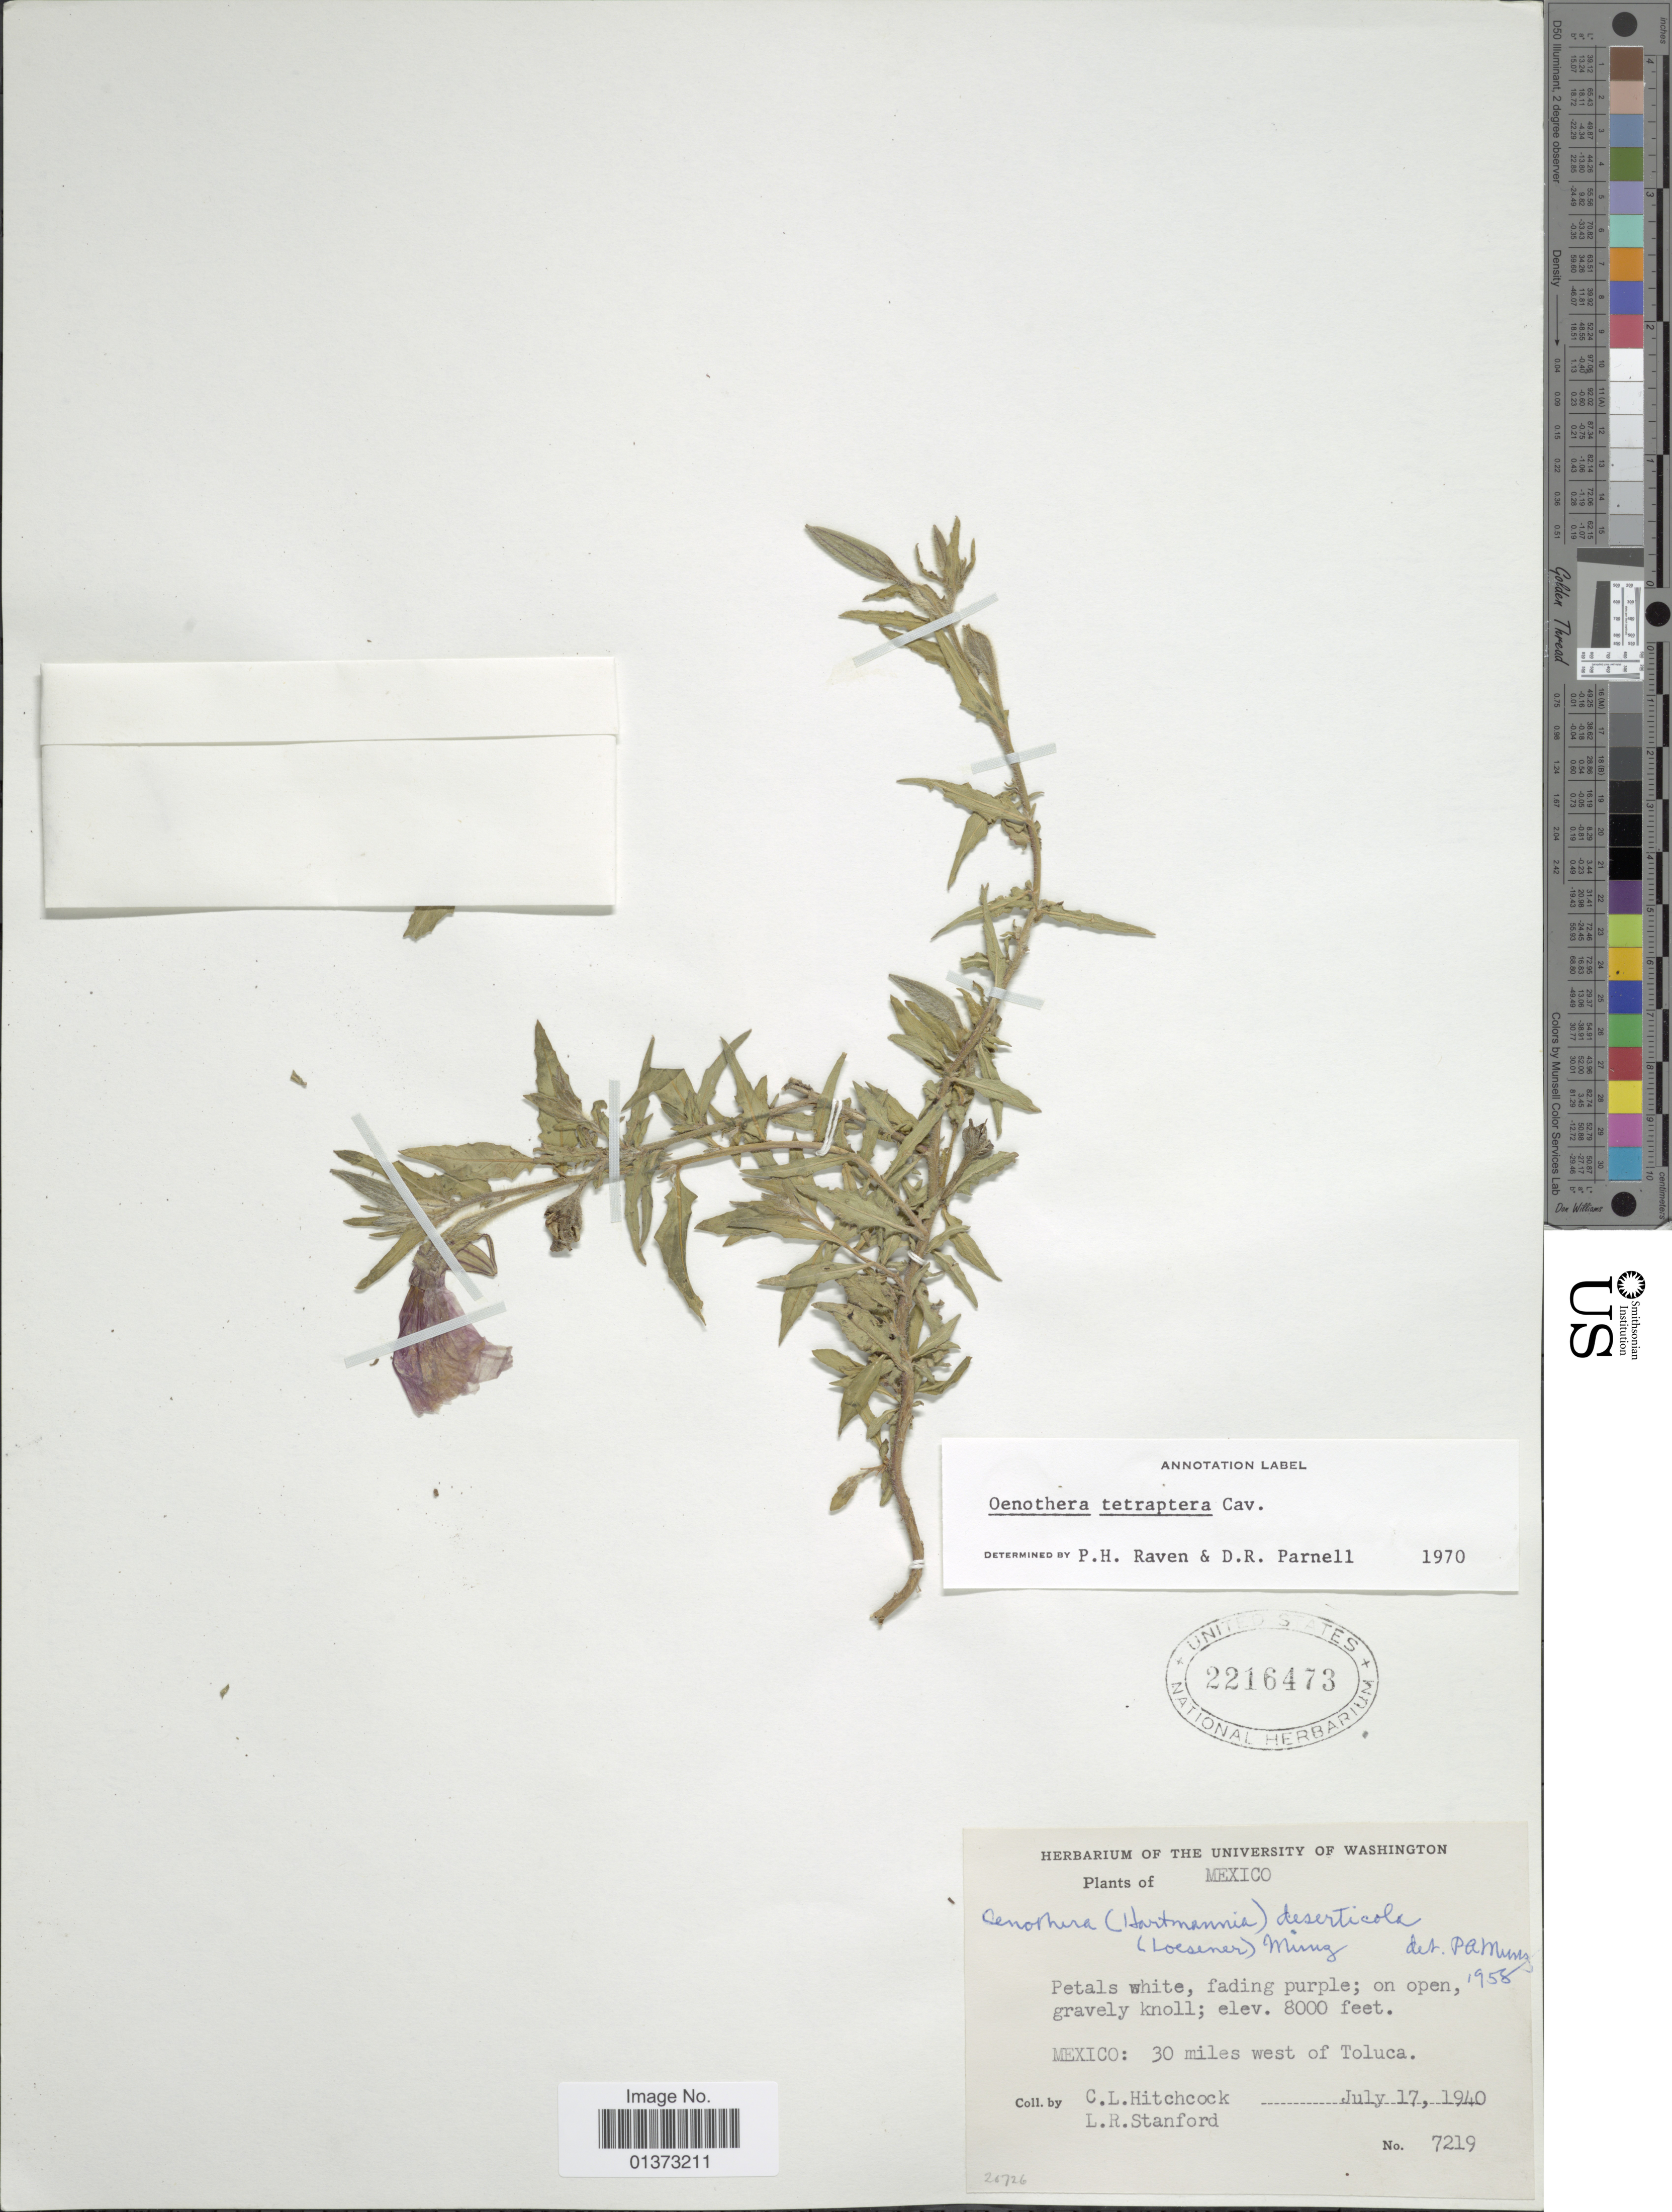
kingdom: Plantae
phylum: Tracheophyta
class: Magnoliopsida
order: Myrtales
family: Onagraceae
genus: Oenothera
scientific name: Oenothera tetraptera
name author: Cav.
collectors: C. L. Hitchcock & L. R. Stanford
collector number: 7219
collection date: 1940-07-17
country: Mexico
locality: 30 miles west of Toluca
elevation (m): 2438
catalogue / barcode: US 2216473